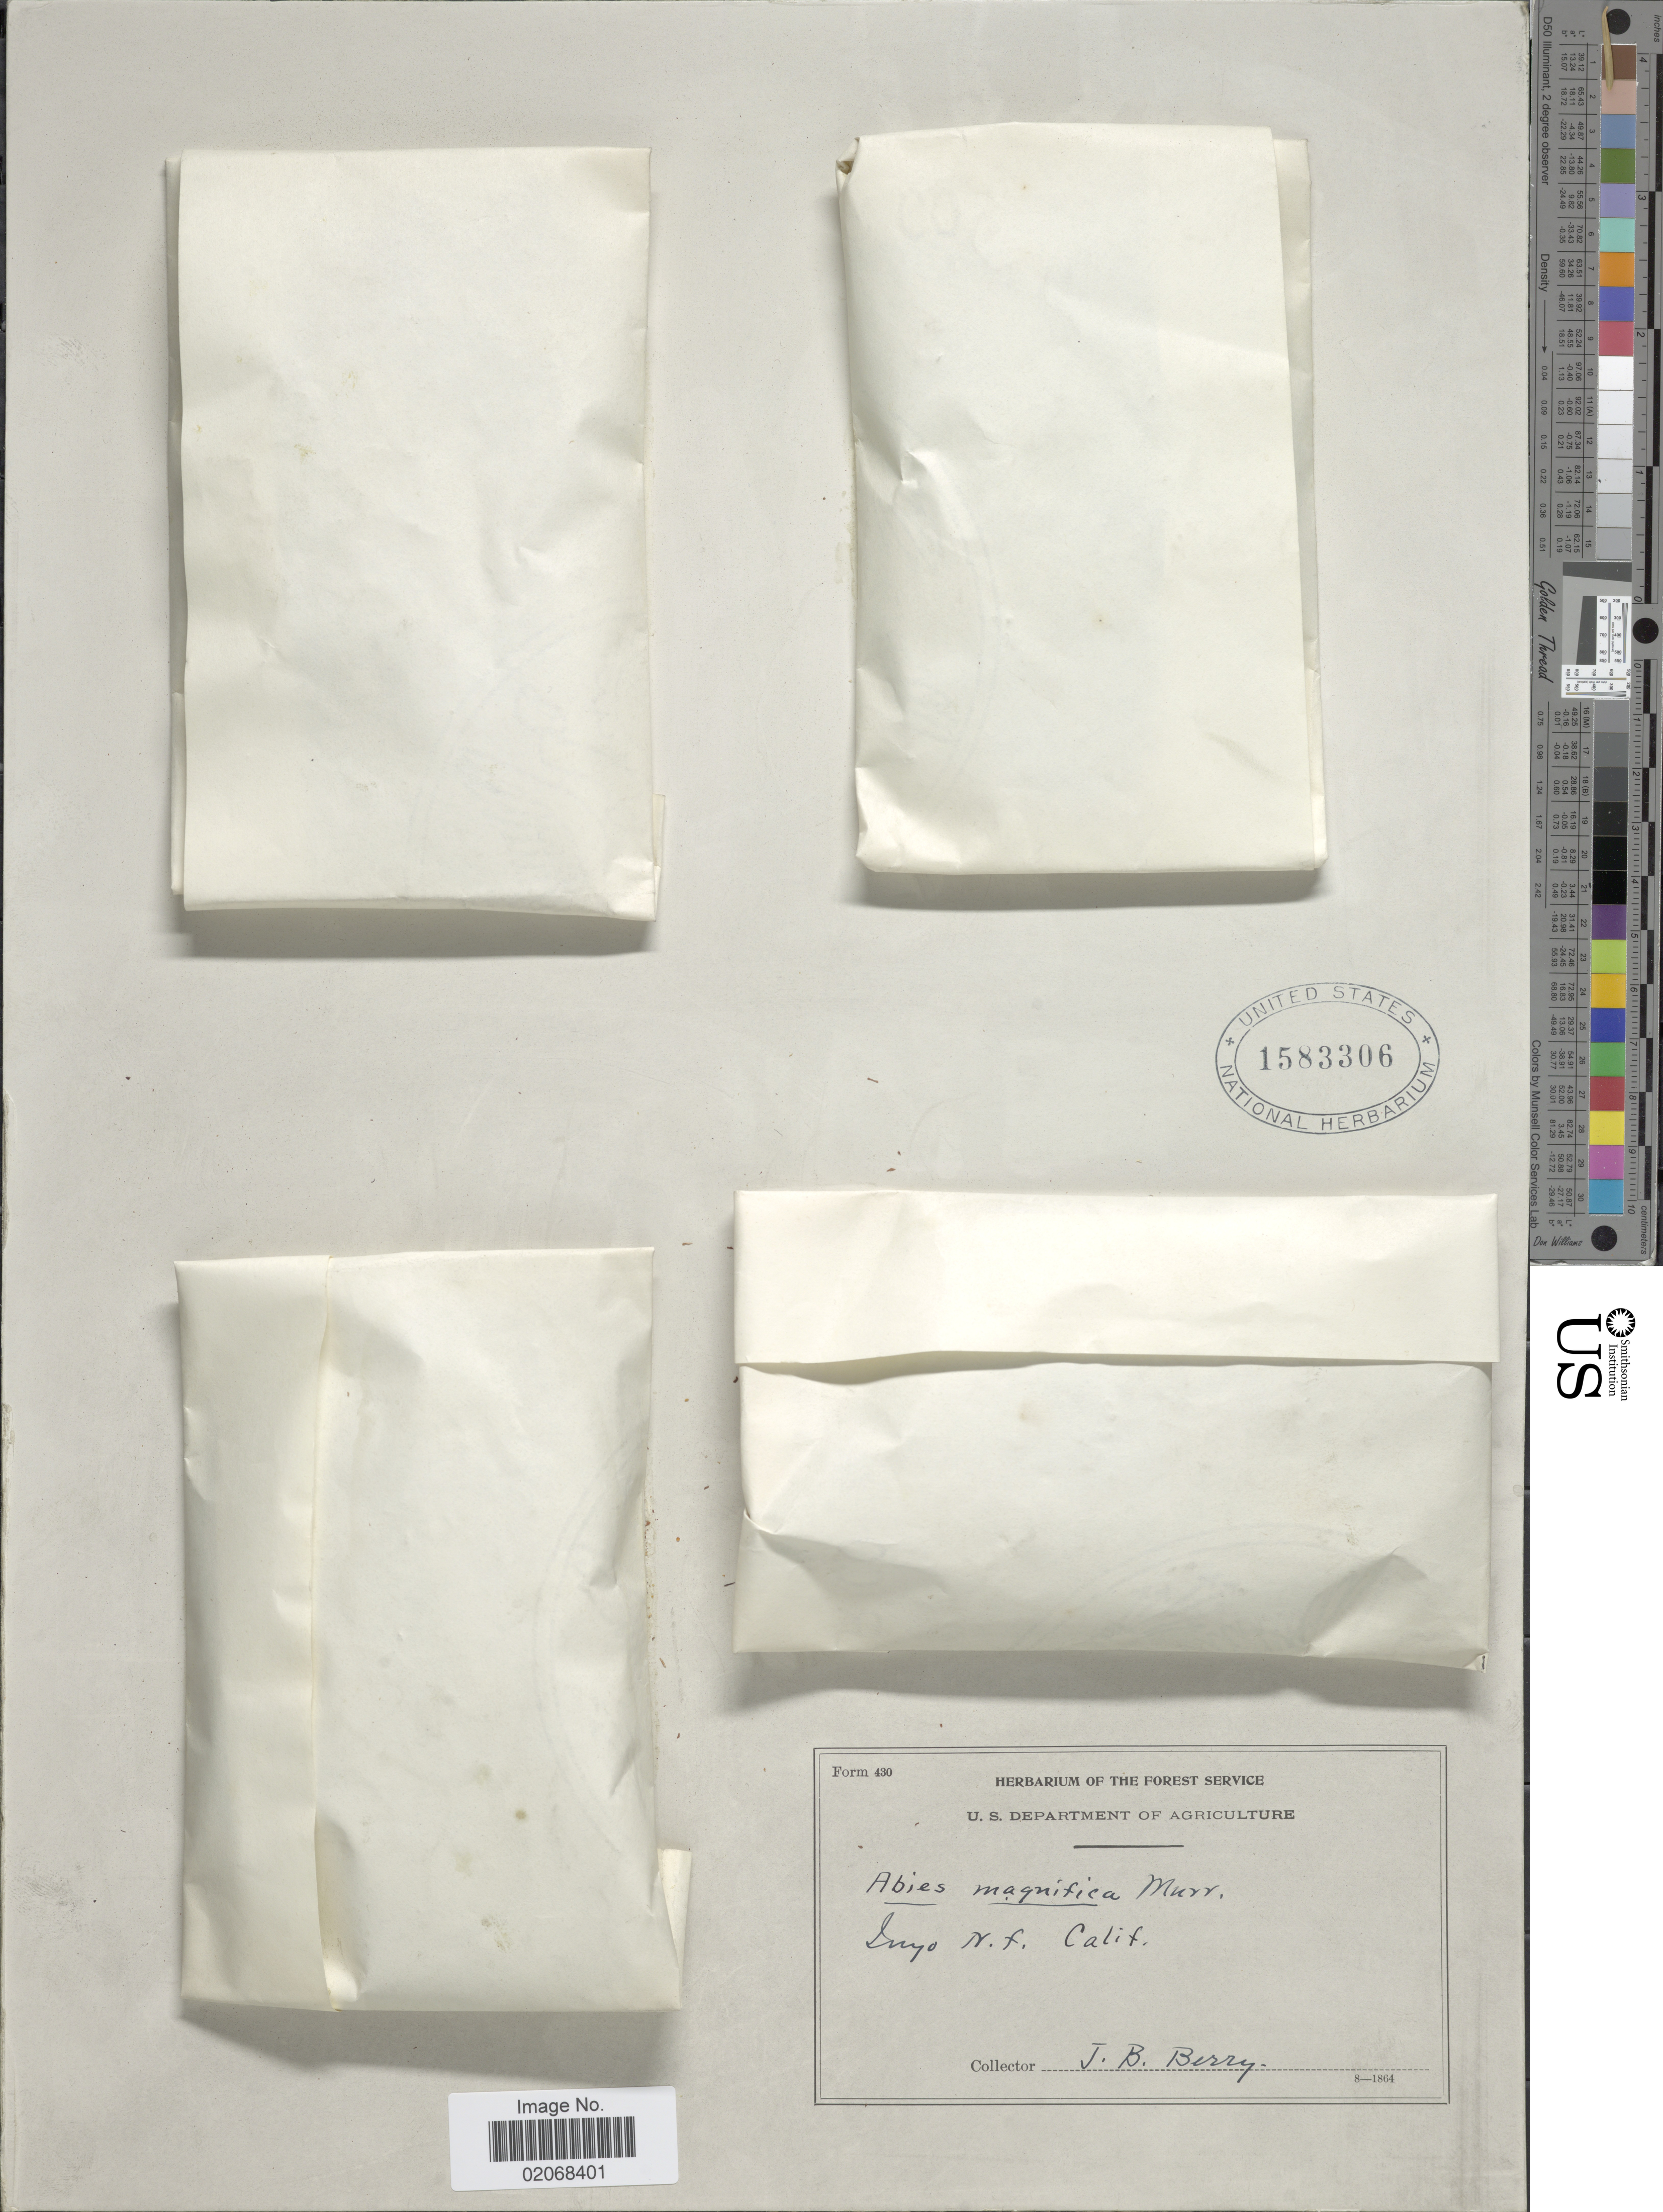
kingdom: Plantae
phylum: Tracheophyta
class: Pinopsida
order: Pinales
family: Pinaceae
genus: Abies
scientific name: Abies magnifica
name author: A. Murray bis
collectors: J. Berry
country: United States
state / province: California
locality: Inyo N.F.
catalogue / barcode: US 1583306